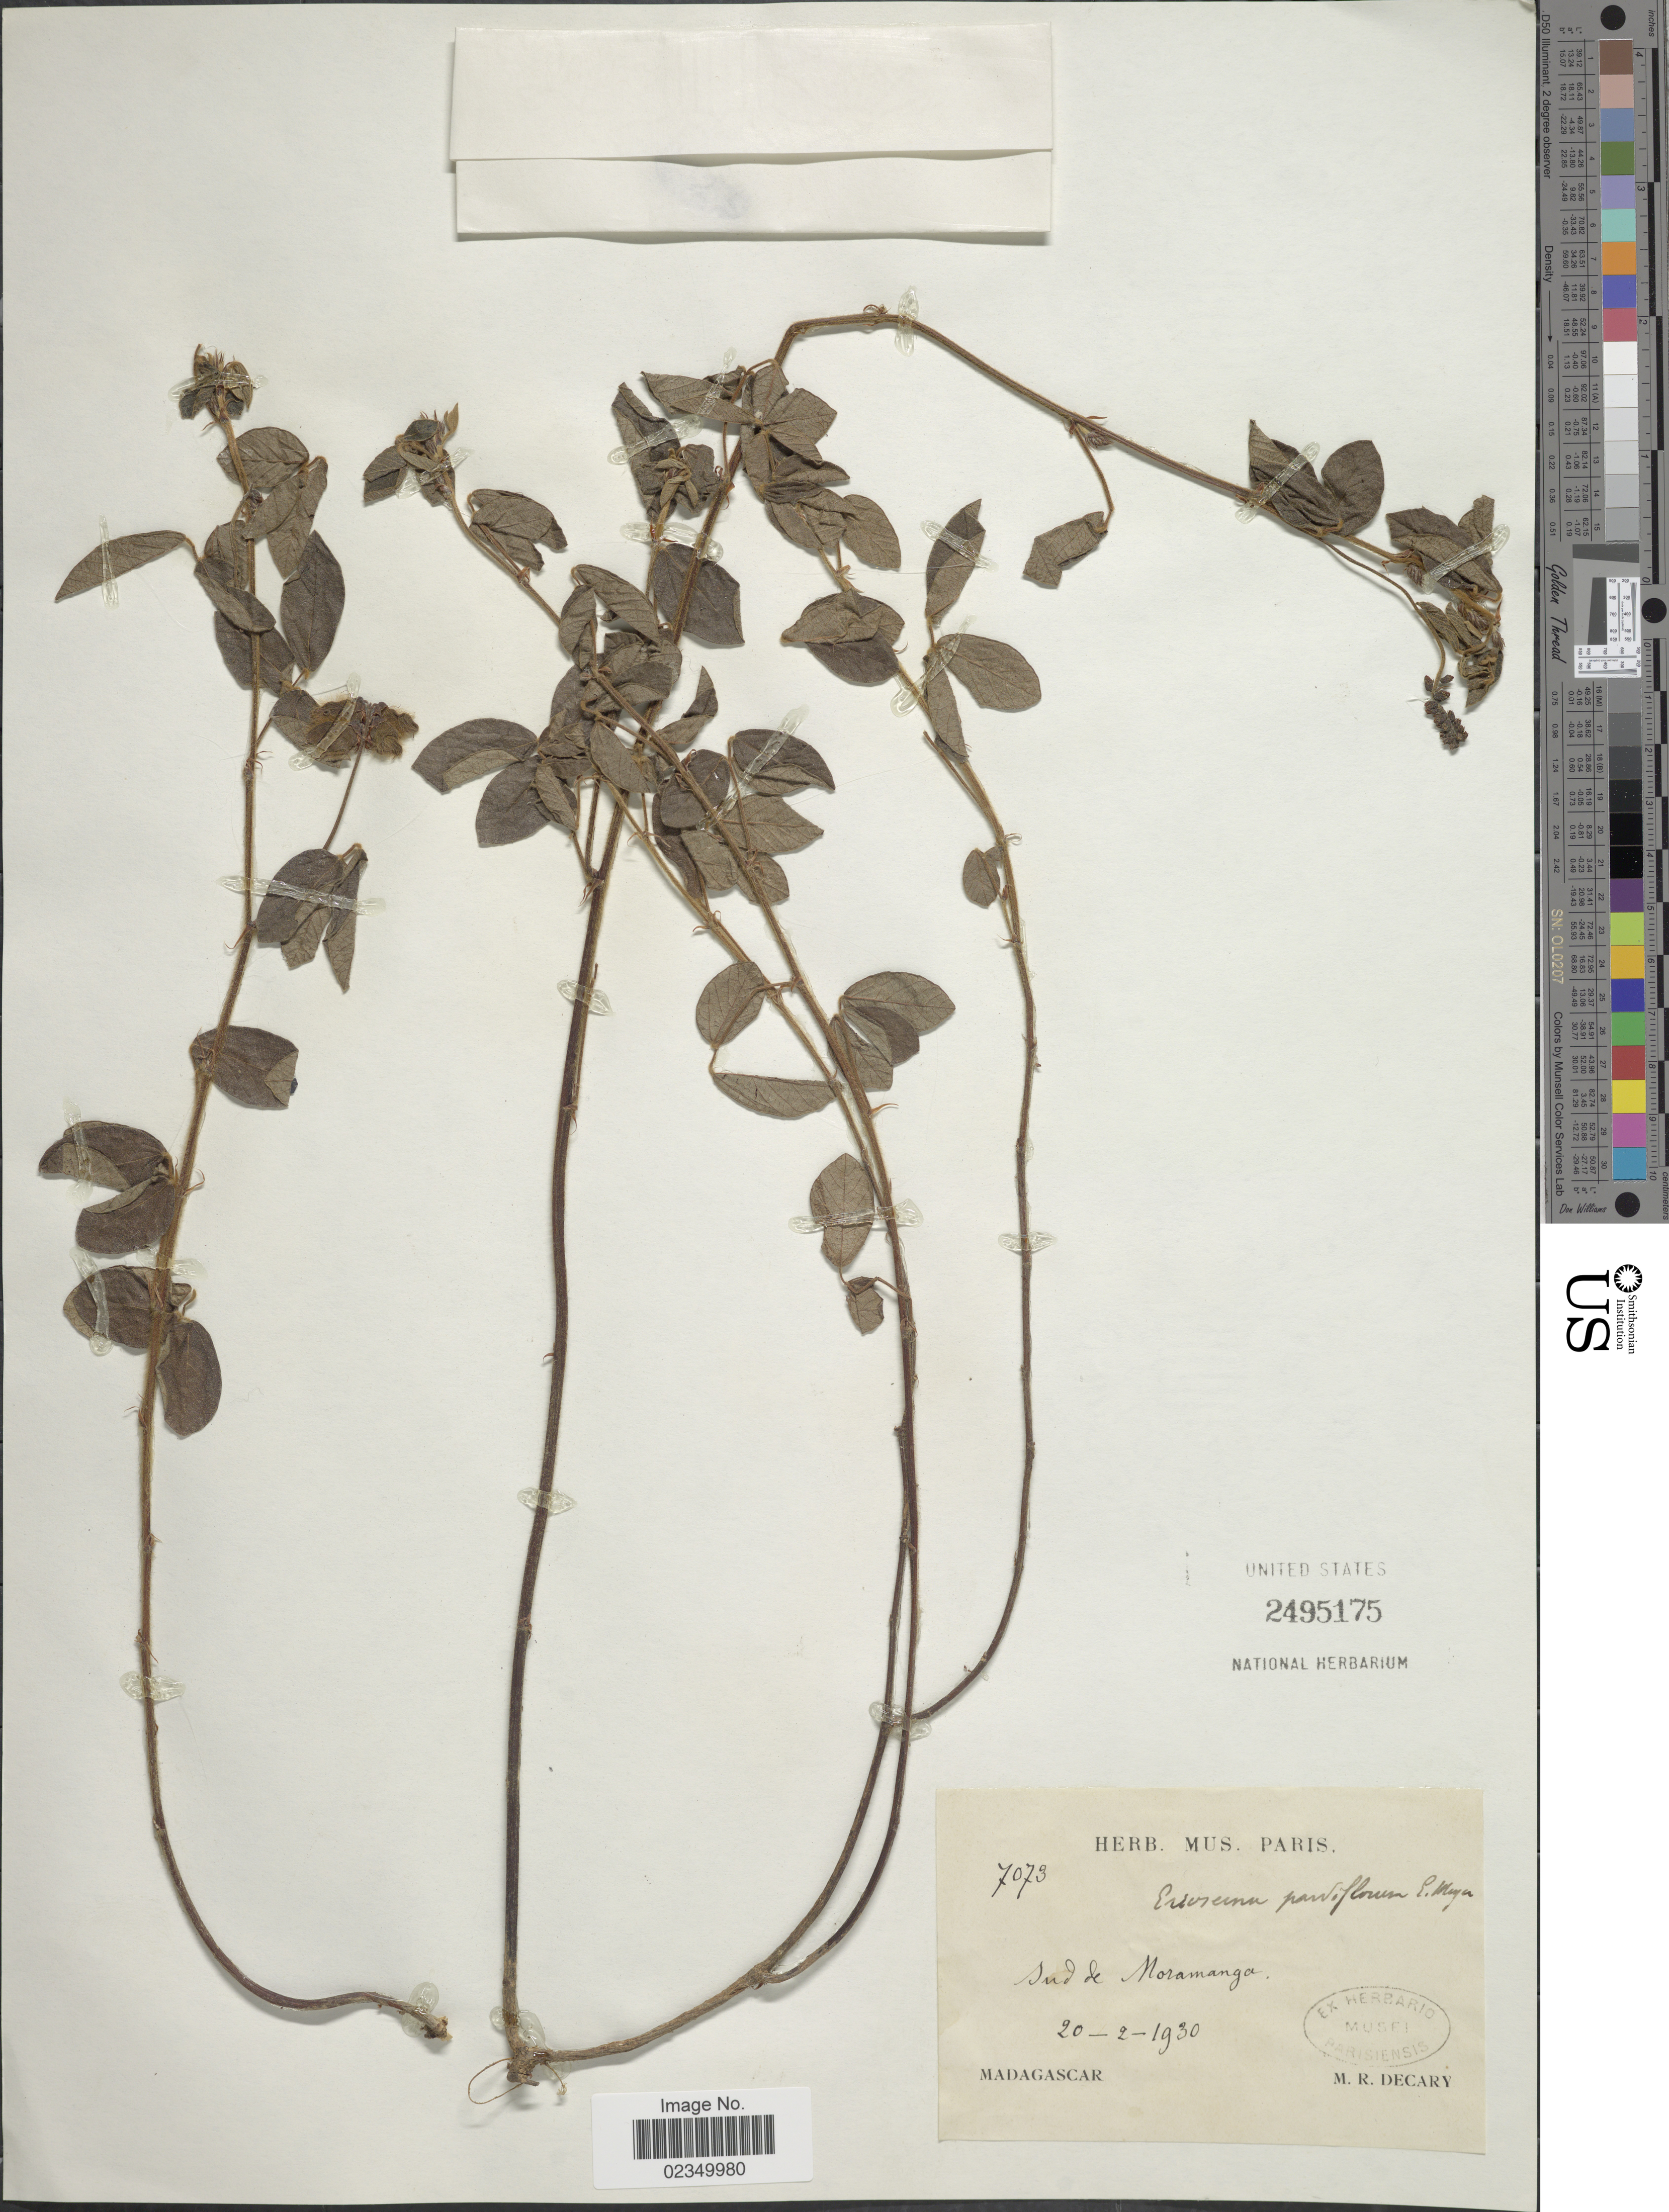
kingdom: Plantae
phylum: Tracheophyta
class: Magnoliopsida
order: Fabales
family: Fabaceae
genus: Eriosema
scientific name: Eriosema parviflorum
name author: E. Mey.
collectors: R. Decary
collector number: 7073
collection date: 1930-02-20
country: Madagascar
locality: Sud de Moramanga. Madagascar.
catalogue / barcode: US 2495175